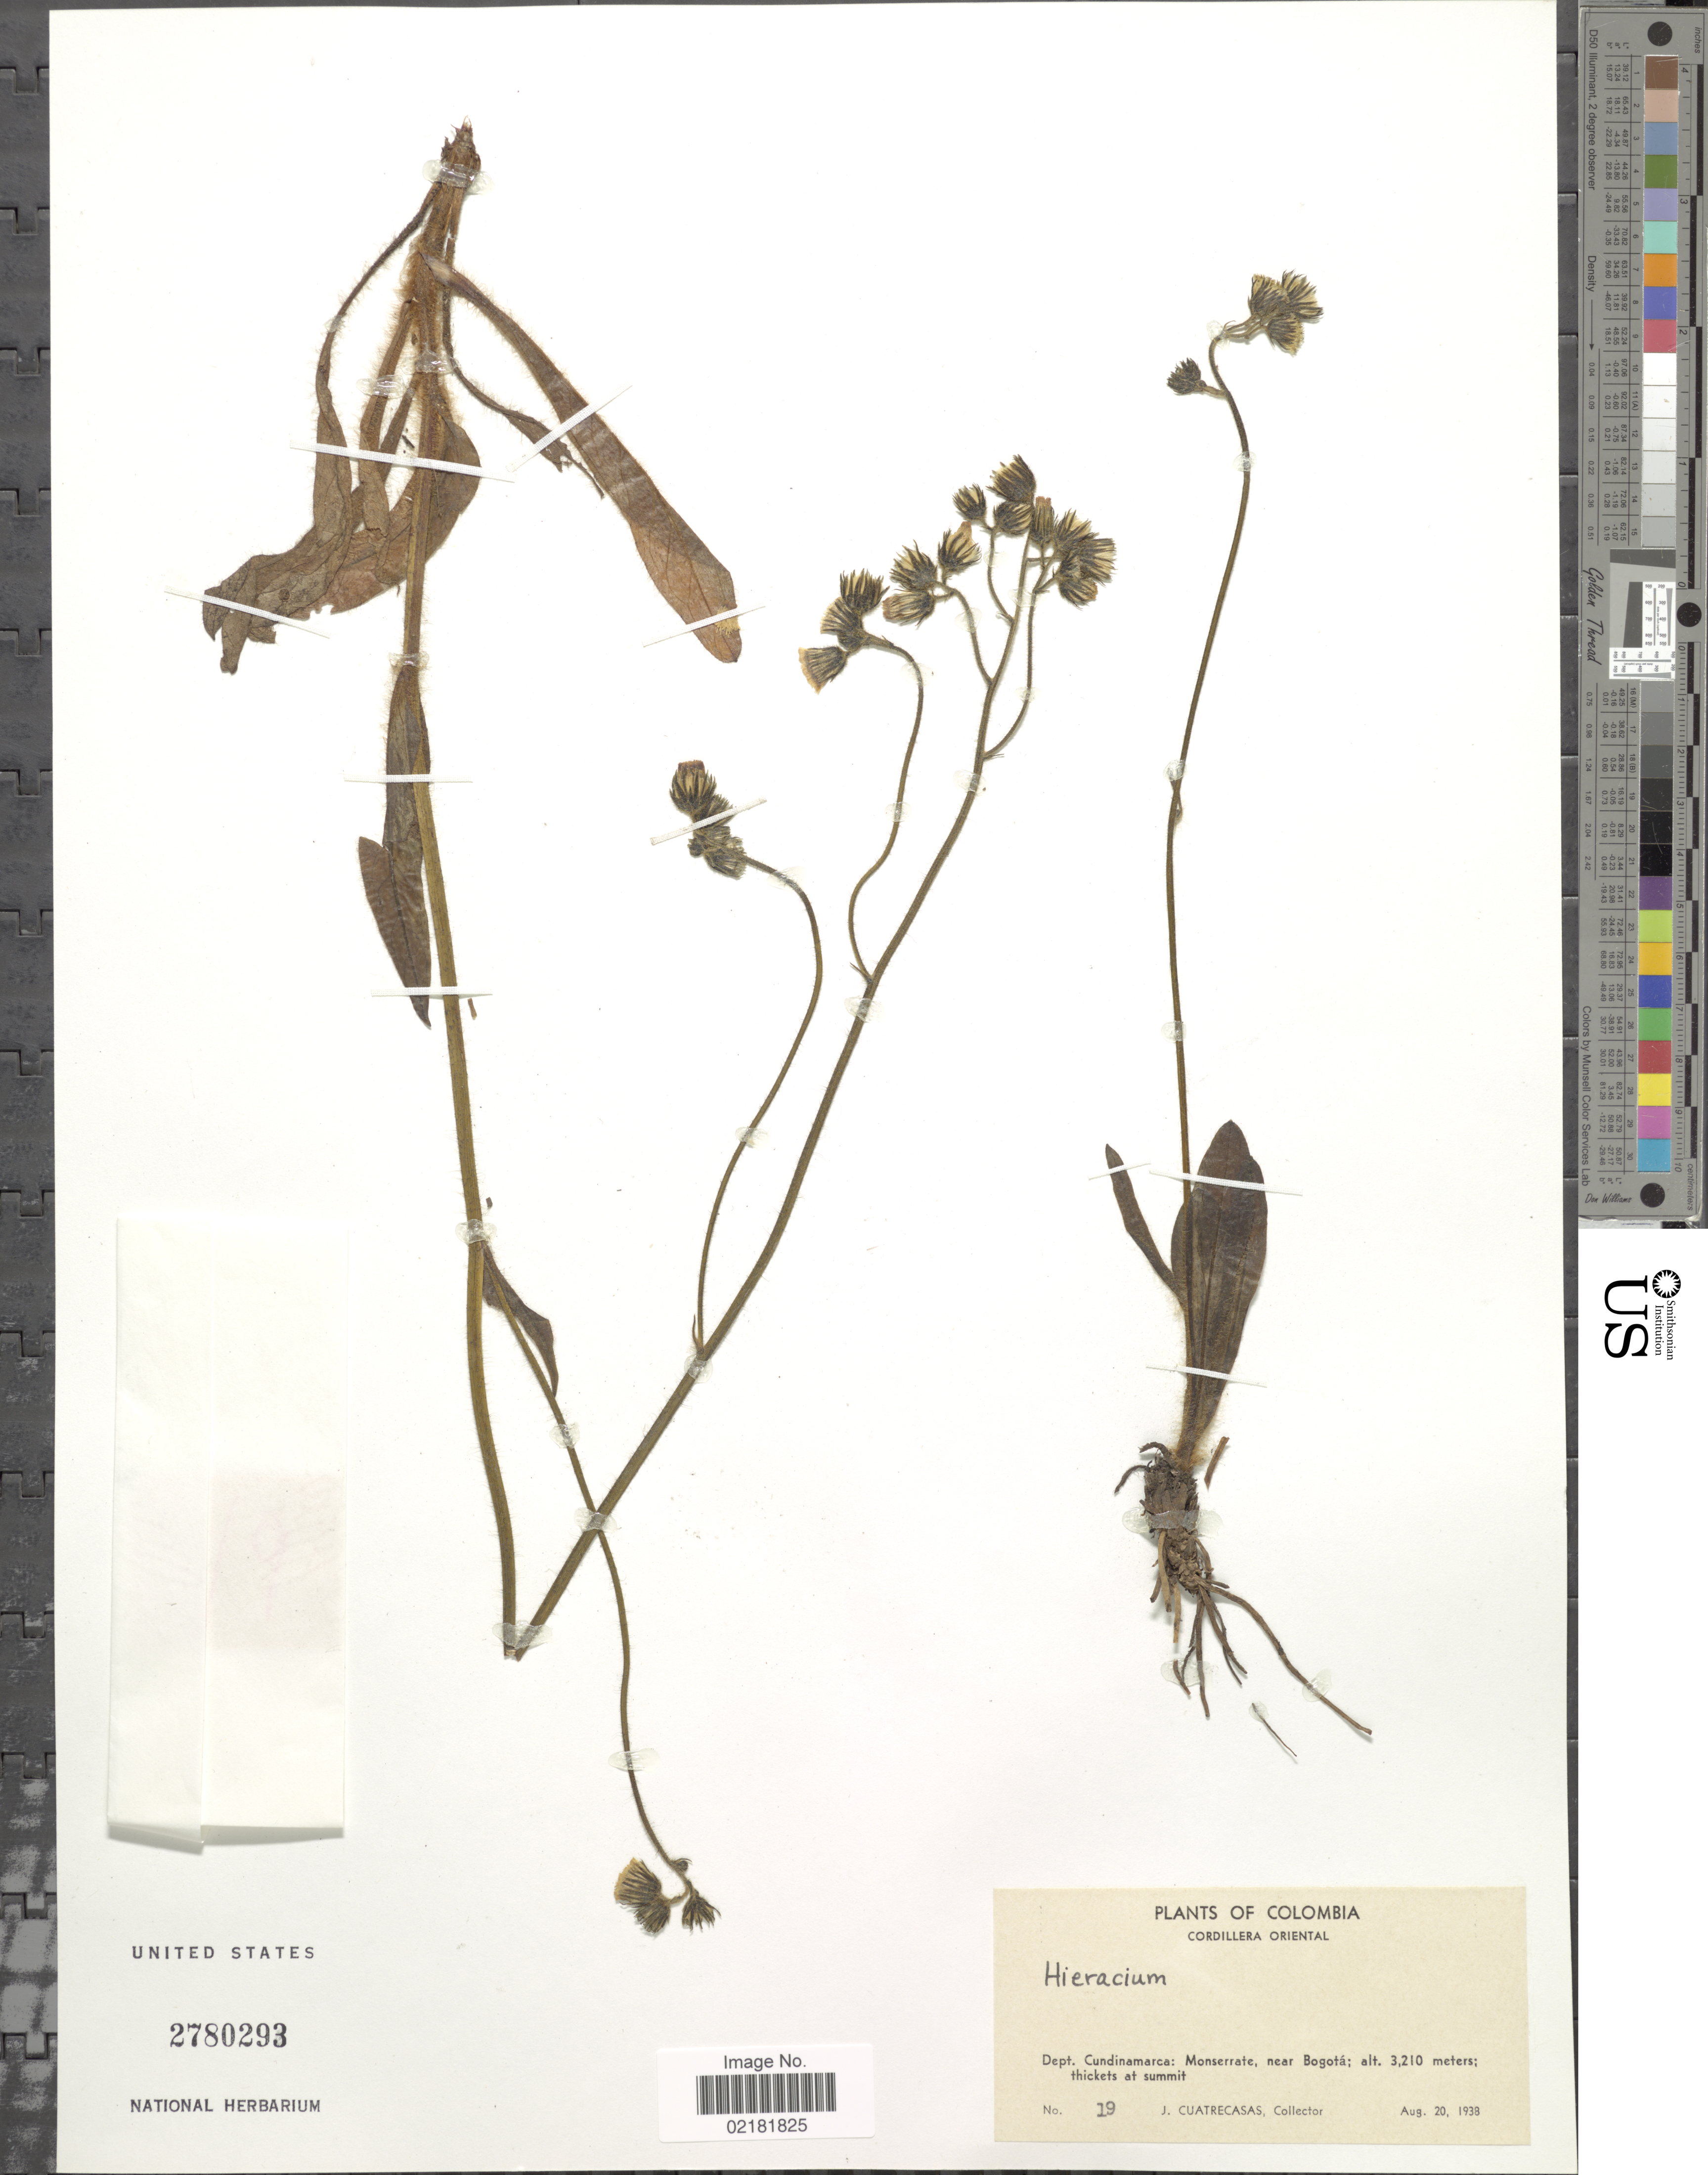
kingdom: Plantae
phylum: Tracheophyta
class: Magnoliopsida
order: Asterales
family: Asteraceae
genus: Hieracium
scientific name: Hieracium repandulare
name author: Druce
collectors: J. Cuatrecasas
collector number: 19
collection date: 1938-08-20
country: Colombia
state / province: Cundinamarca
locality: Monserrate, near Bogota, thickets at summit. Cordillera Oriental.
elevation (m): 3210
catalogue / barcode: US 2780293